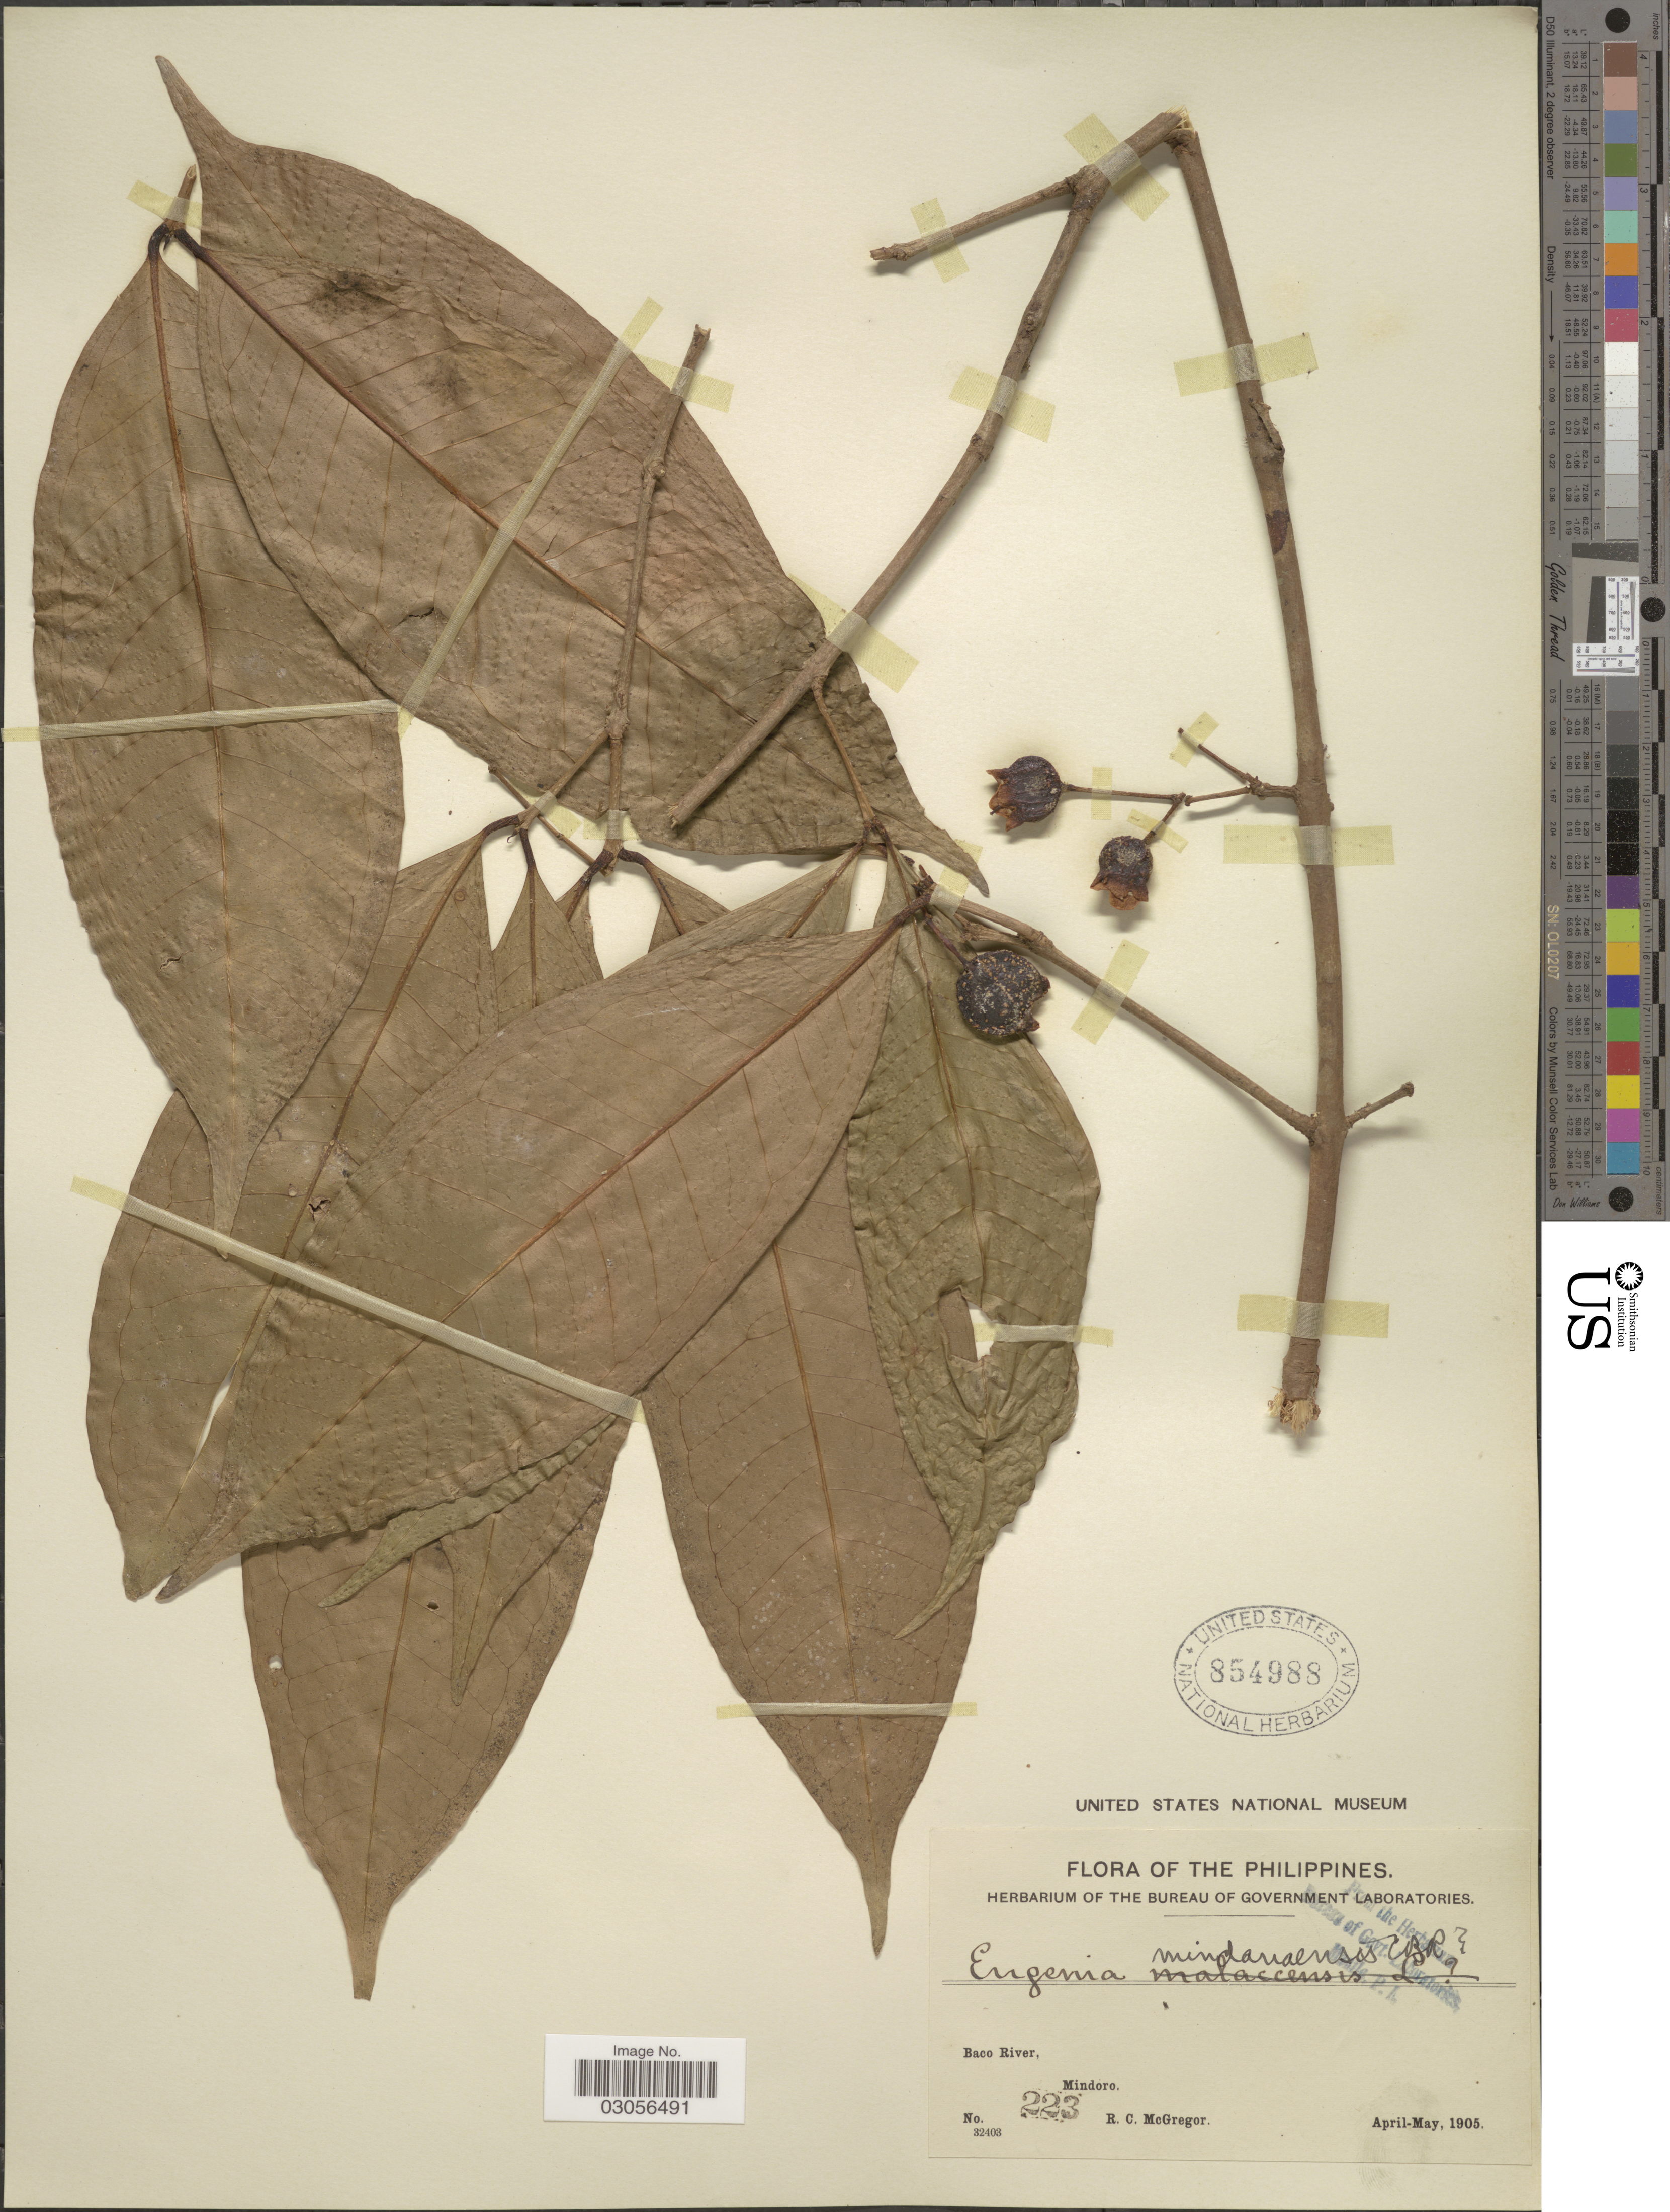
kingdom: Plantae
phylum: Tracheophyta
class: Magnoliopsida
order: Myrtales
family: Myrtaceae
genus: Syzygium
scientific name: Syzygium malaccense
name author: (L.) Merr. & L.M. Perry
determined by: Strong, Mark T., (BOT), Smithsonian Institution - National Museum of Natural History (UNITED STATES)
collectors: R. C. McGregor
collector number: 223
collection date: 1905-04/1905-05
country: Philippines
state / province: Mimaropa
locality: Baco River, Mindoro.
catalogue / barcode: US 854988